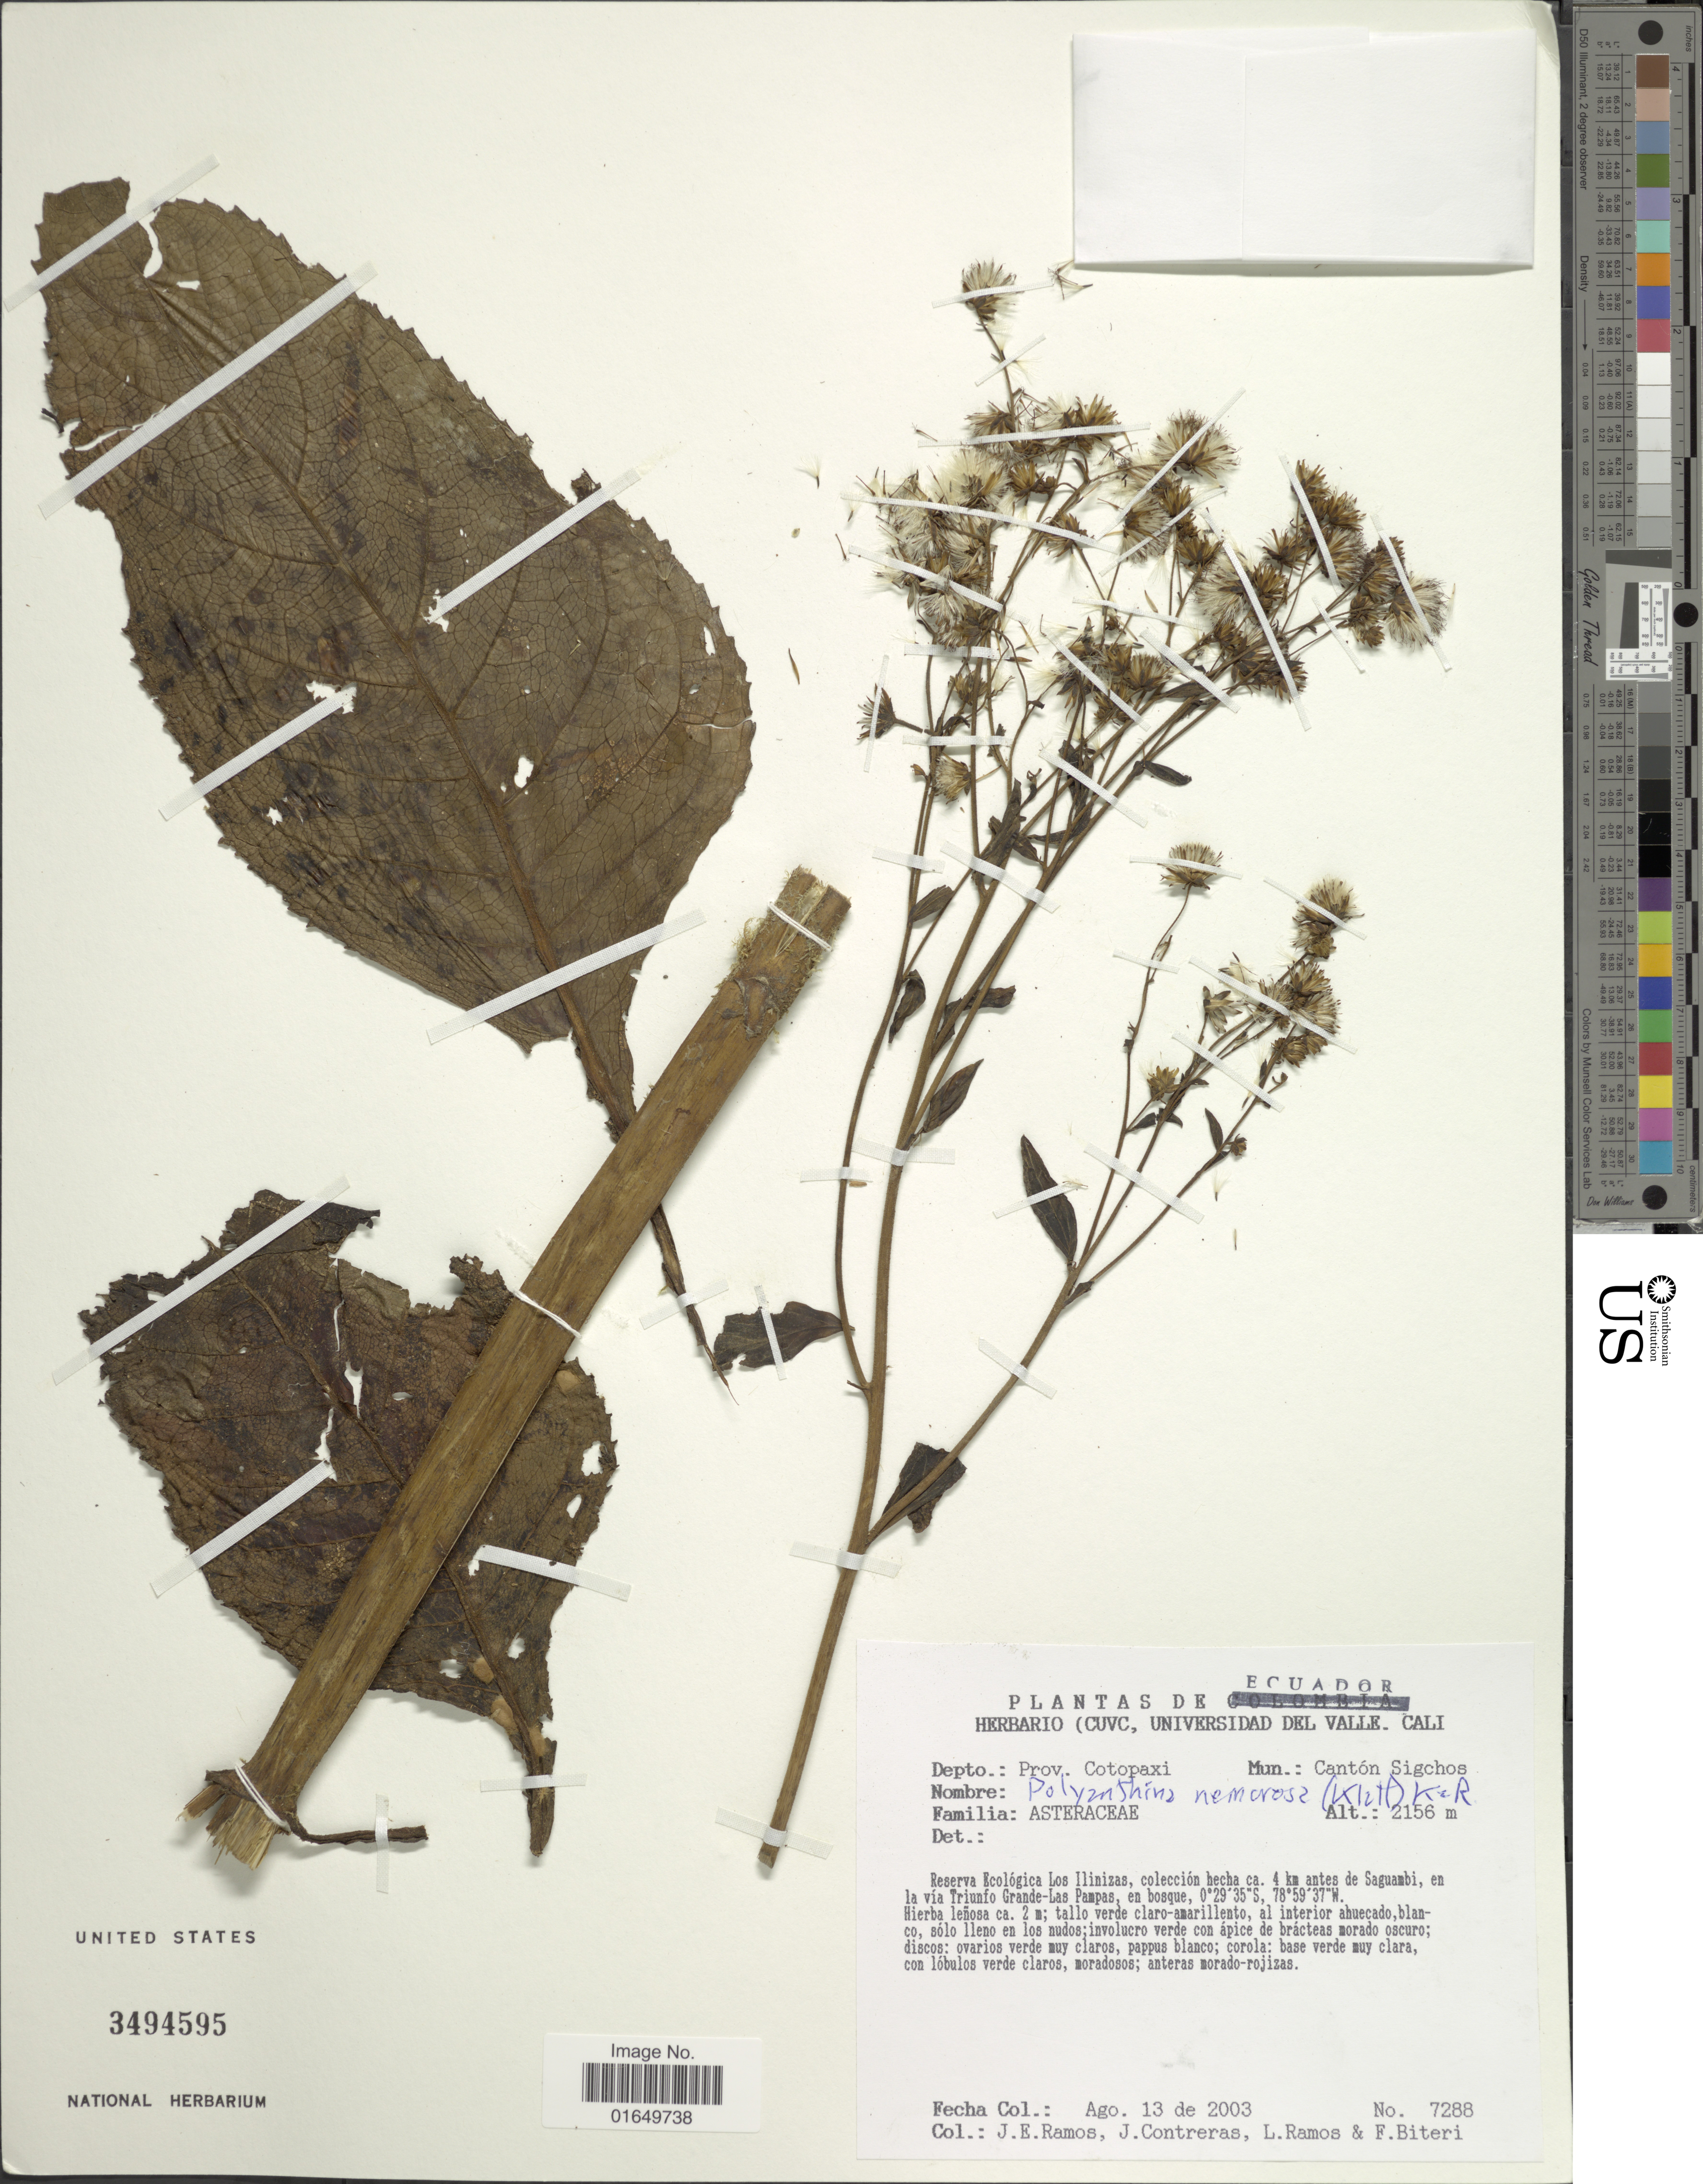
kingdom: Plantae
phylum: Tracheophyta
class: Magnoliopsida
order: Asterales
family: Asteraceae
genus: Polyanthina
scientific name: Polyanthina nemorosa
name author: (Klatt) R.M. King & H. Rob.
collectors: J. E. Ramos, J. Contreras, L. Ramos & F. Biteri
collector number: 7288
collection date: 2003-08-13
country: Ecuador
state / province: Cotopaxi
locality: Mun.: Cantón Sigchos. Reserva Ecológica Los Ilinizas, colección hecha ca. 4 km antes de Saguambi, en la vía Triunfo Grande-Las Pampas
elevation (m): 2156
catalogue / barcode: US 3494595